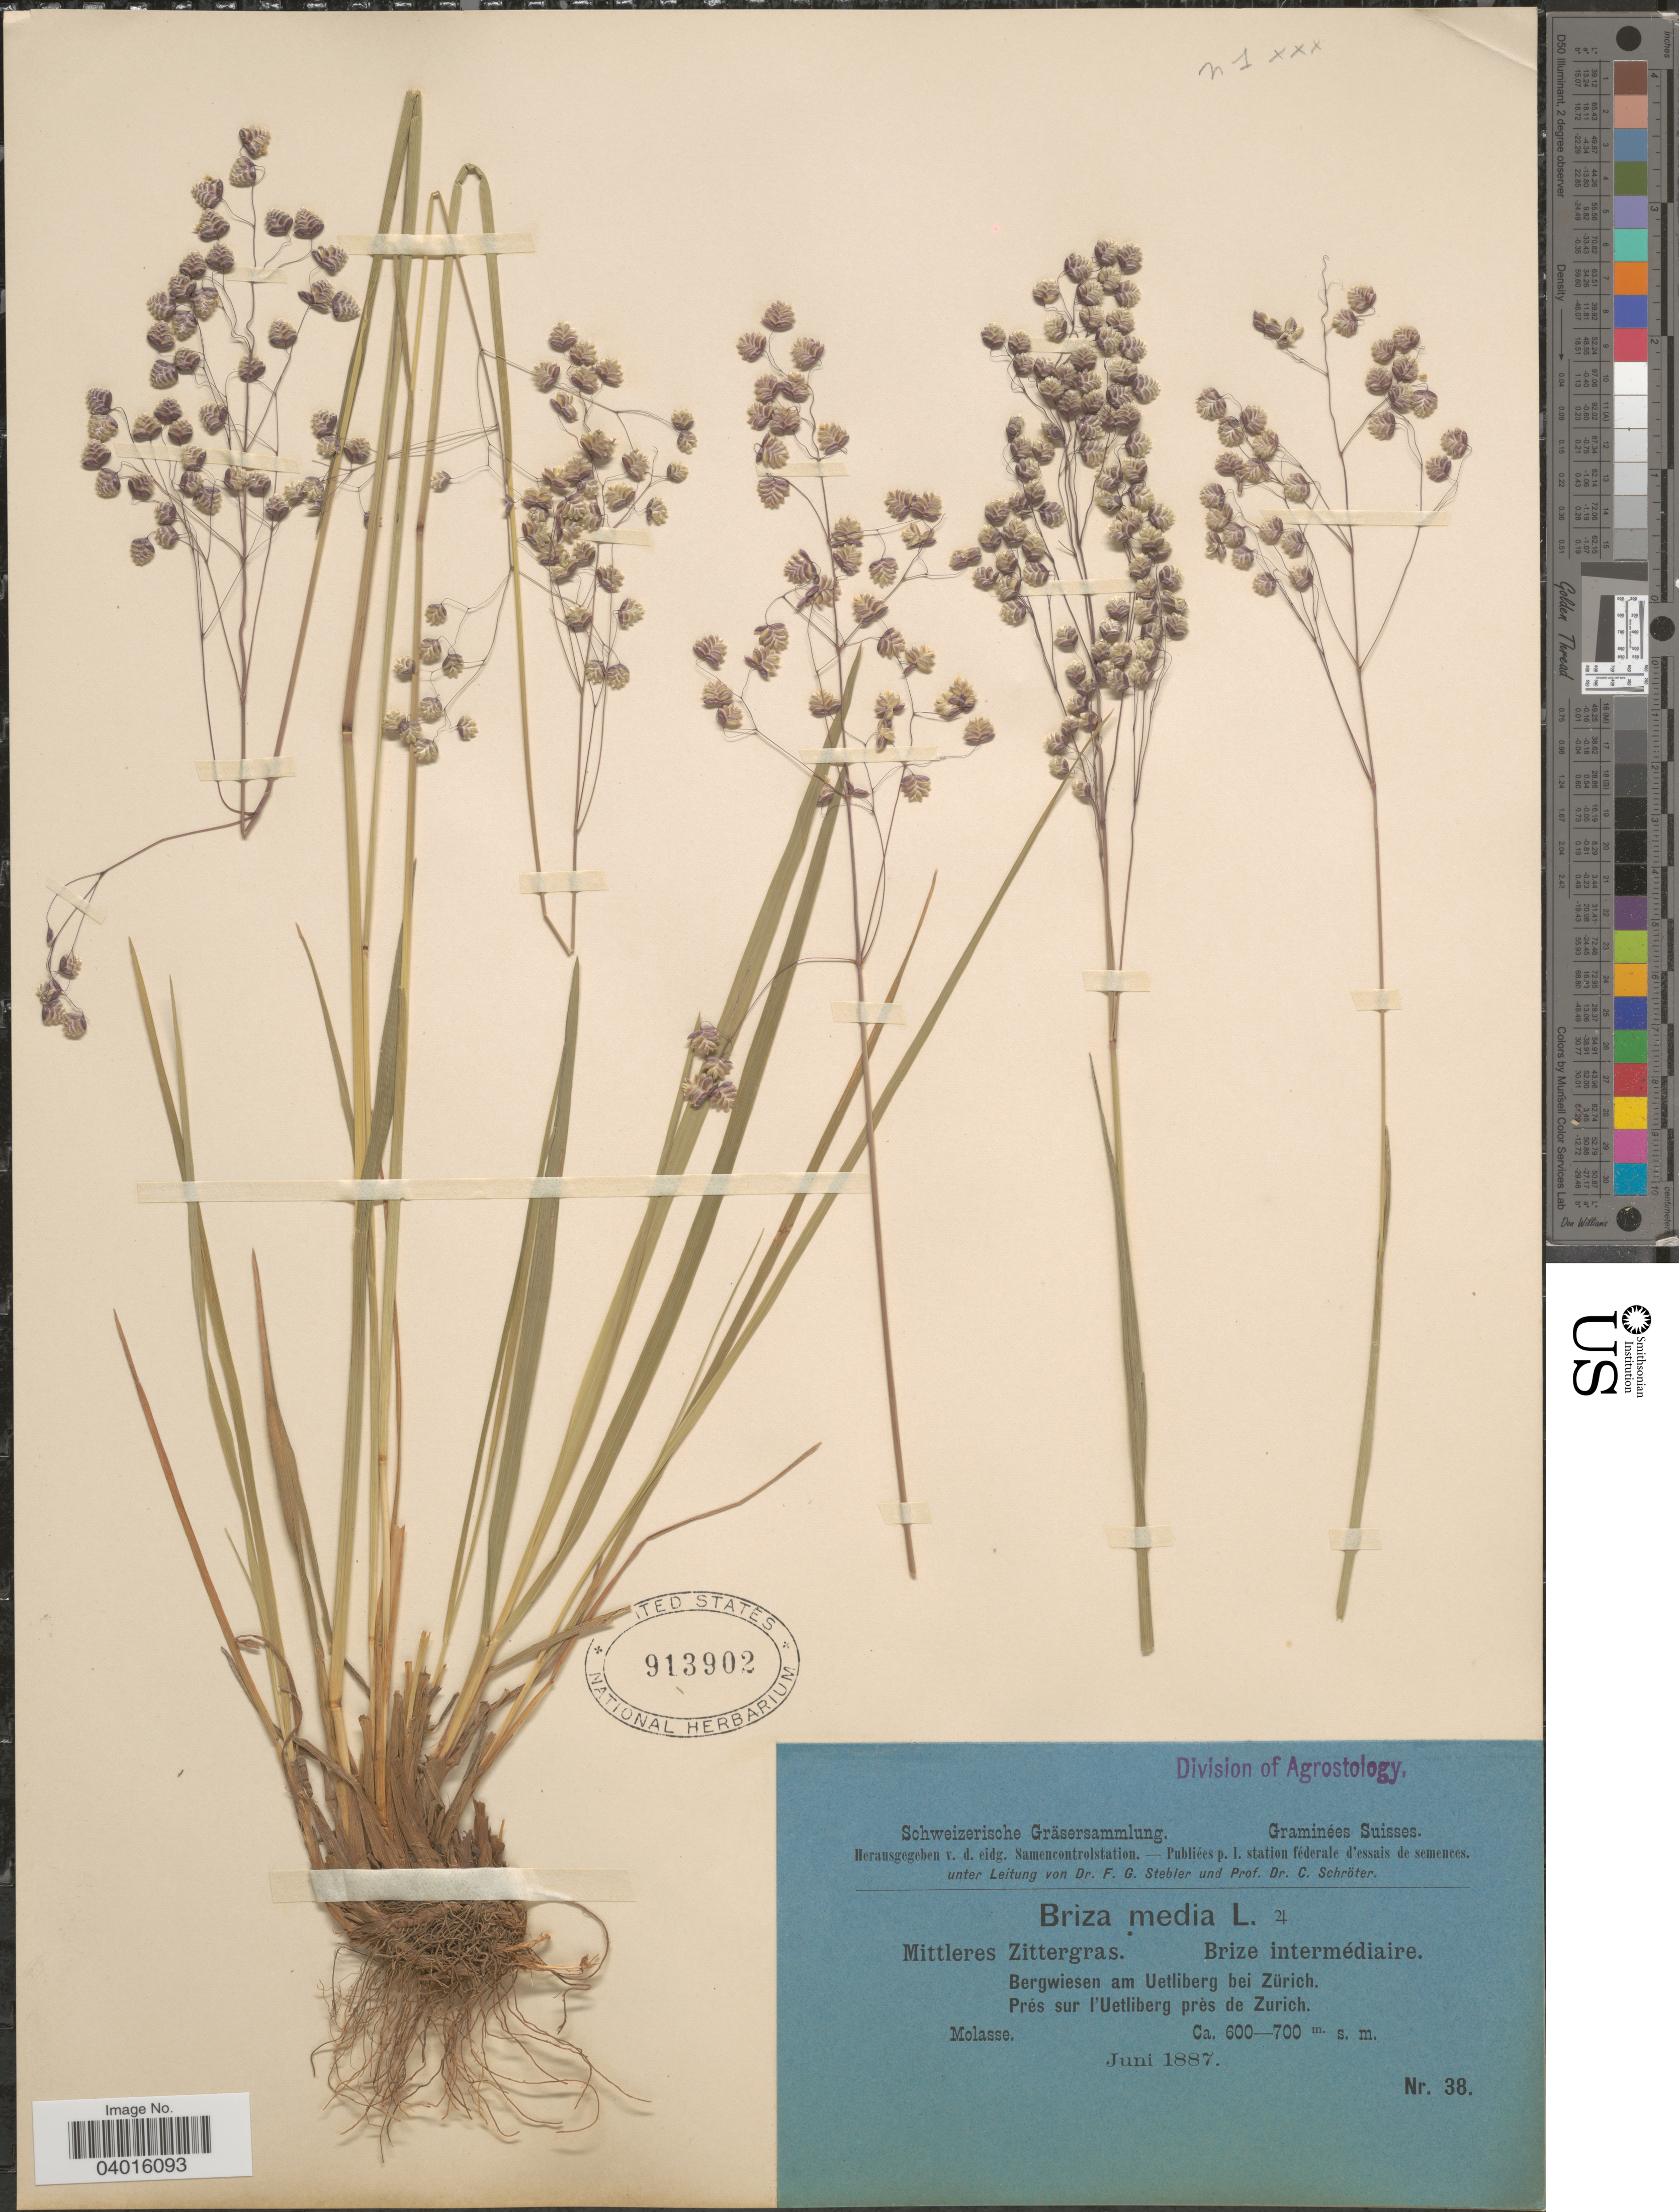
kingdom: Plantae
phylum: Tracheophyta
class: Liliopsida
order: Poales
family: Poaceae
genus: Briza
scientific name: Briza media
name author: L.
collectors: Stebler, F.G. & Schröter, C.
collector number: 38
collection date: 1887-06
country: Switzerland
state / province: Zurich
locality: Bergwiesen am Uetliberg bei Zürich. Prés sur L'Uetliberg près de Zurich. Molasse.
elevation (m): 600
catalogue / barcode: US 913902